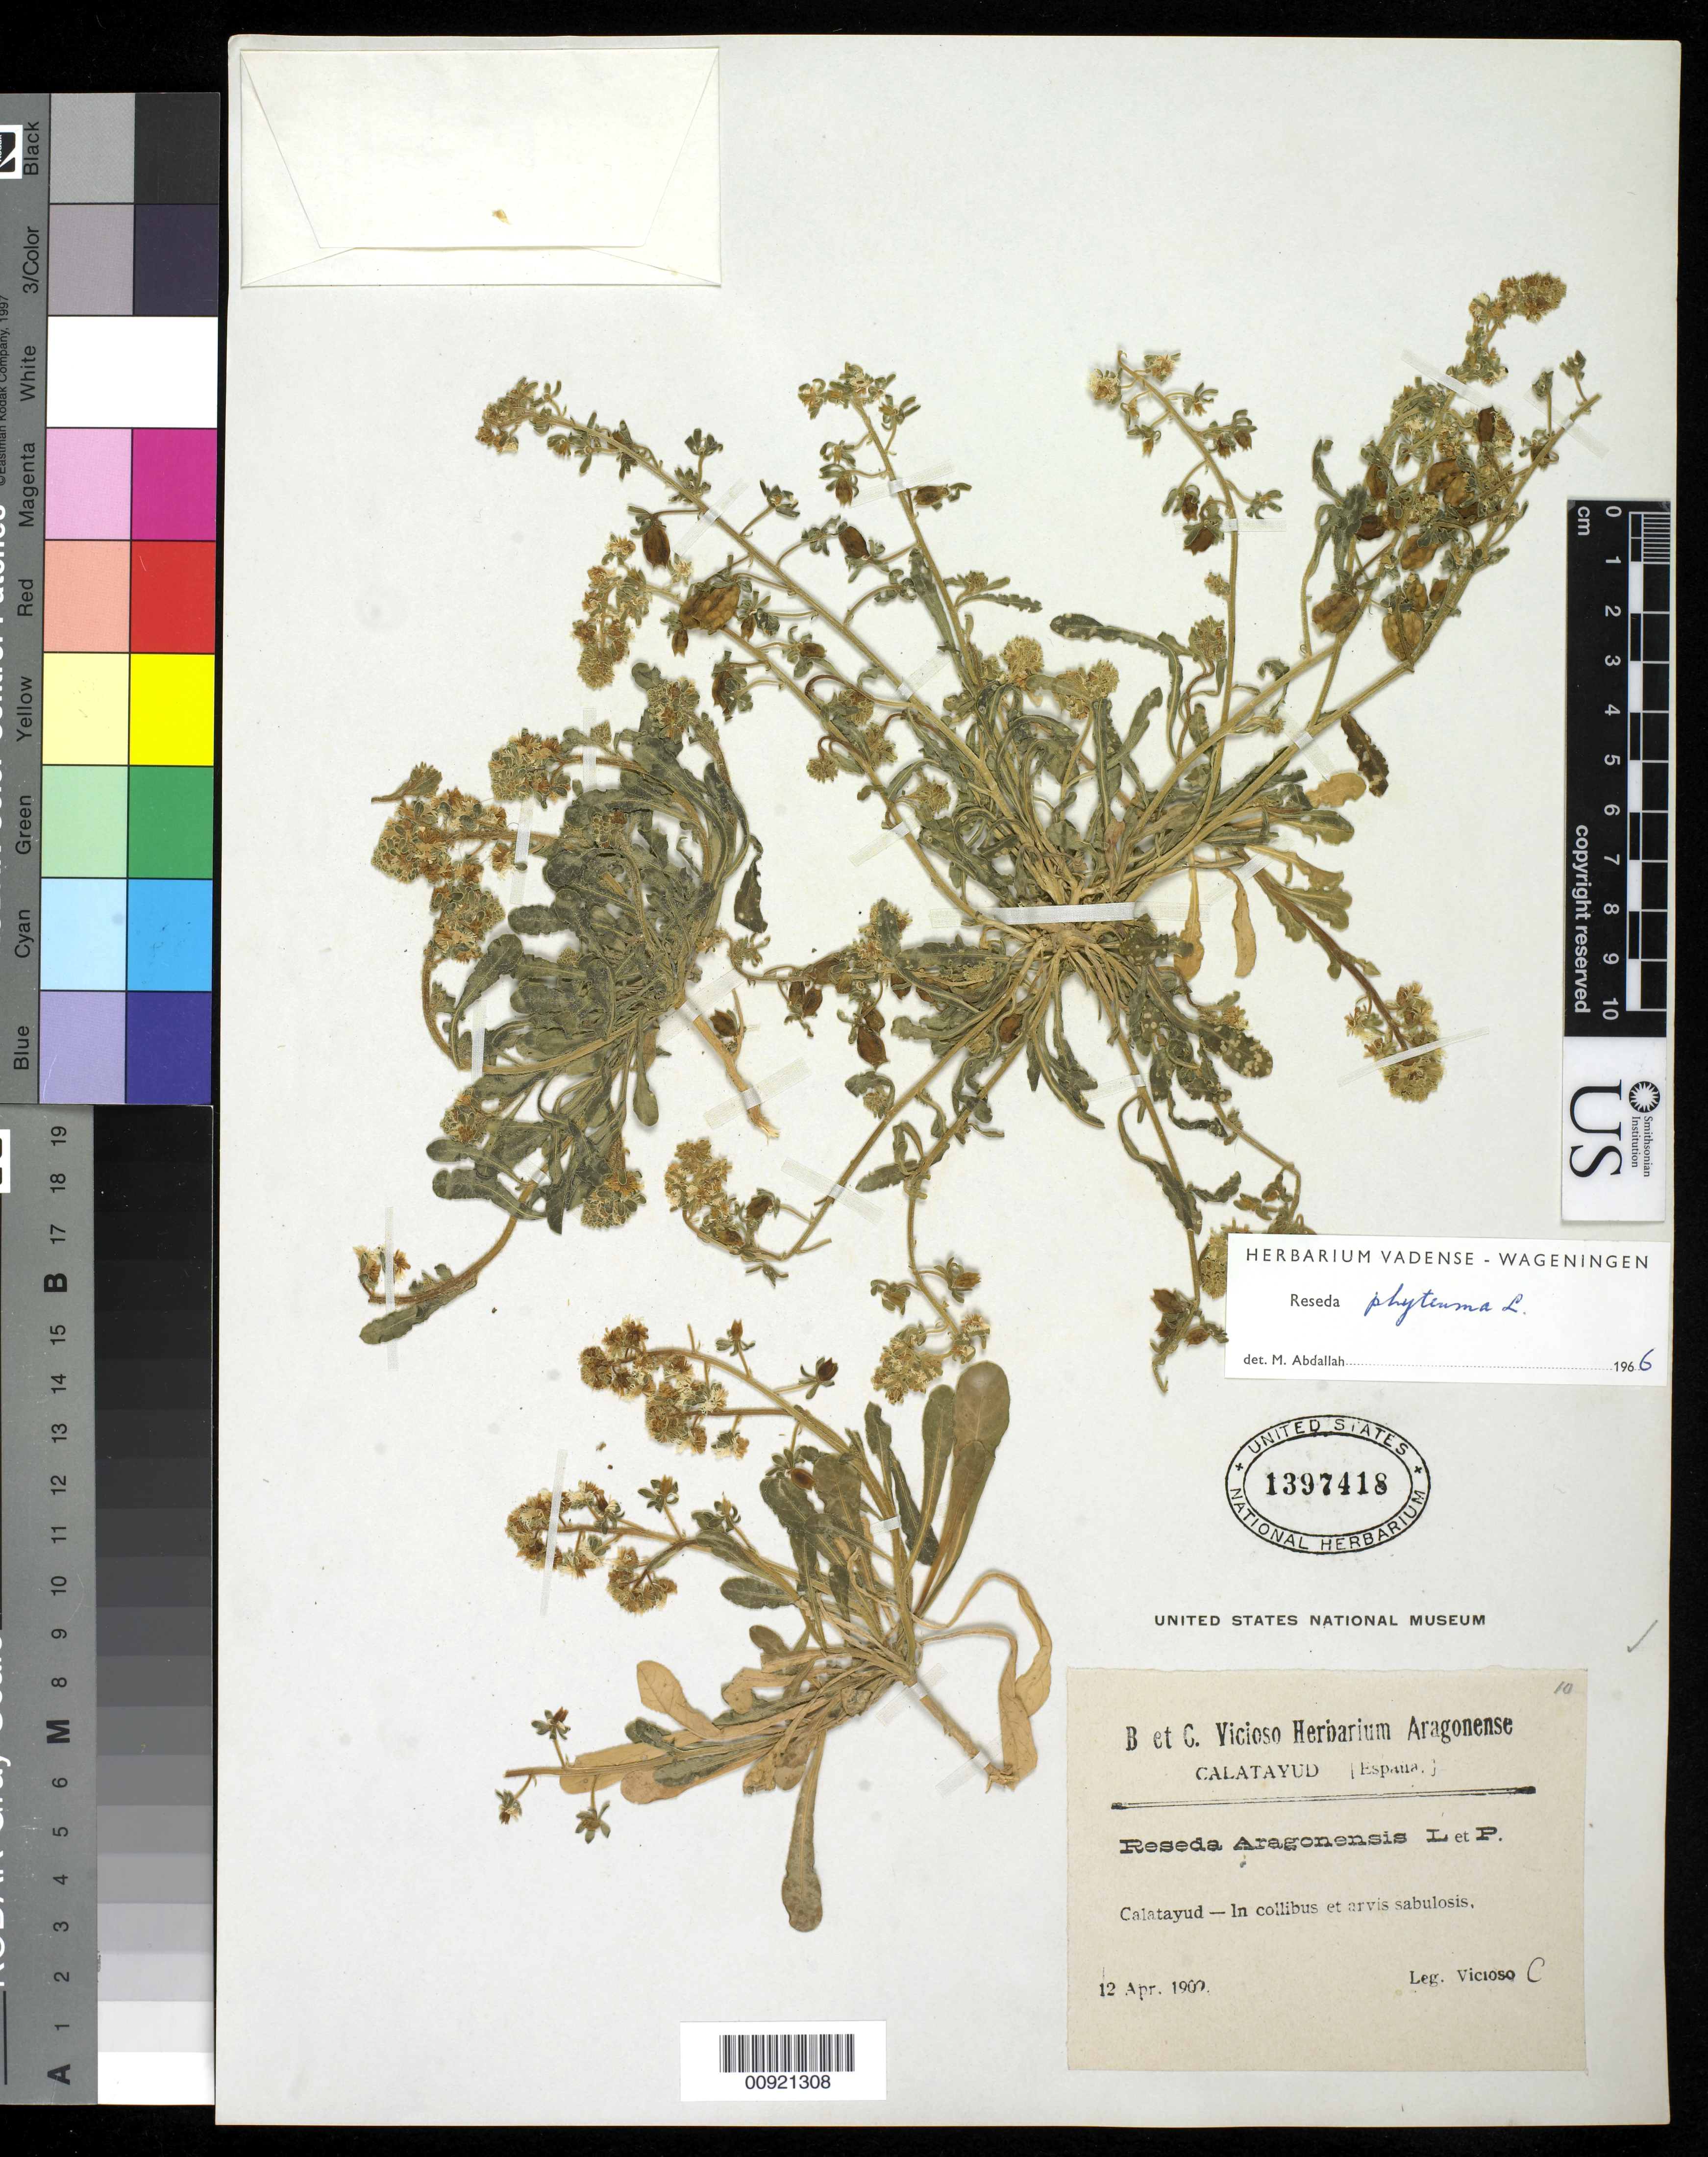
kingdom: Plantae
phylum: Tracheophyta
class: Magnoliopsida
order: Brassicales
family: Resedaceae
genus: Reseda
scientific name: Reseda phyteuma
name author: L.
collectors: C. Vicioso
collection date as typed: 12 Apr 1909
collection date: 1909-04-12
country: Spain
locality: Calatayud - In collibus et arvis sabulosis. Aragon.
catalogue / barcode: US 1397418